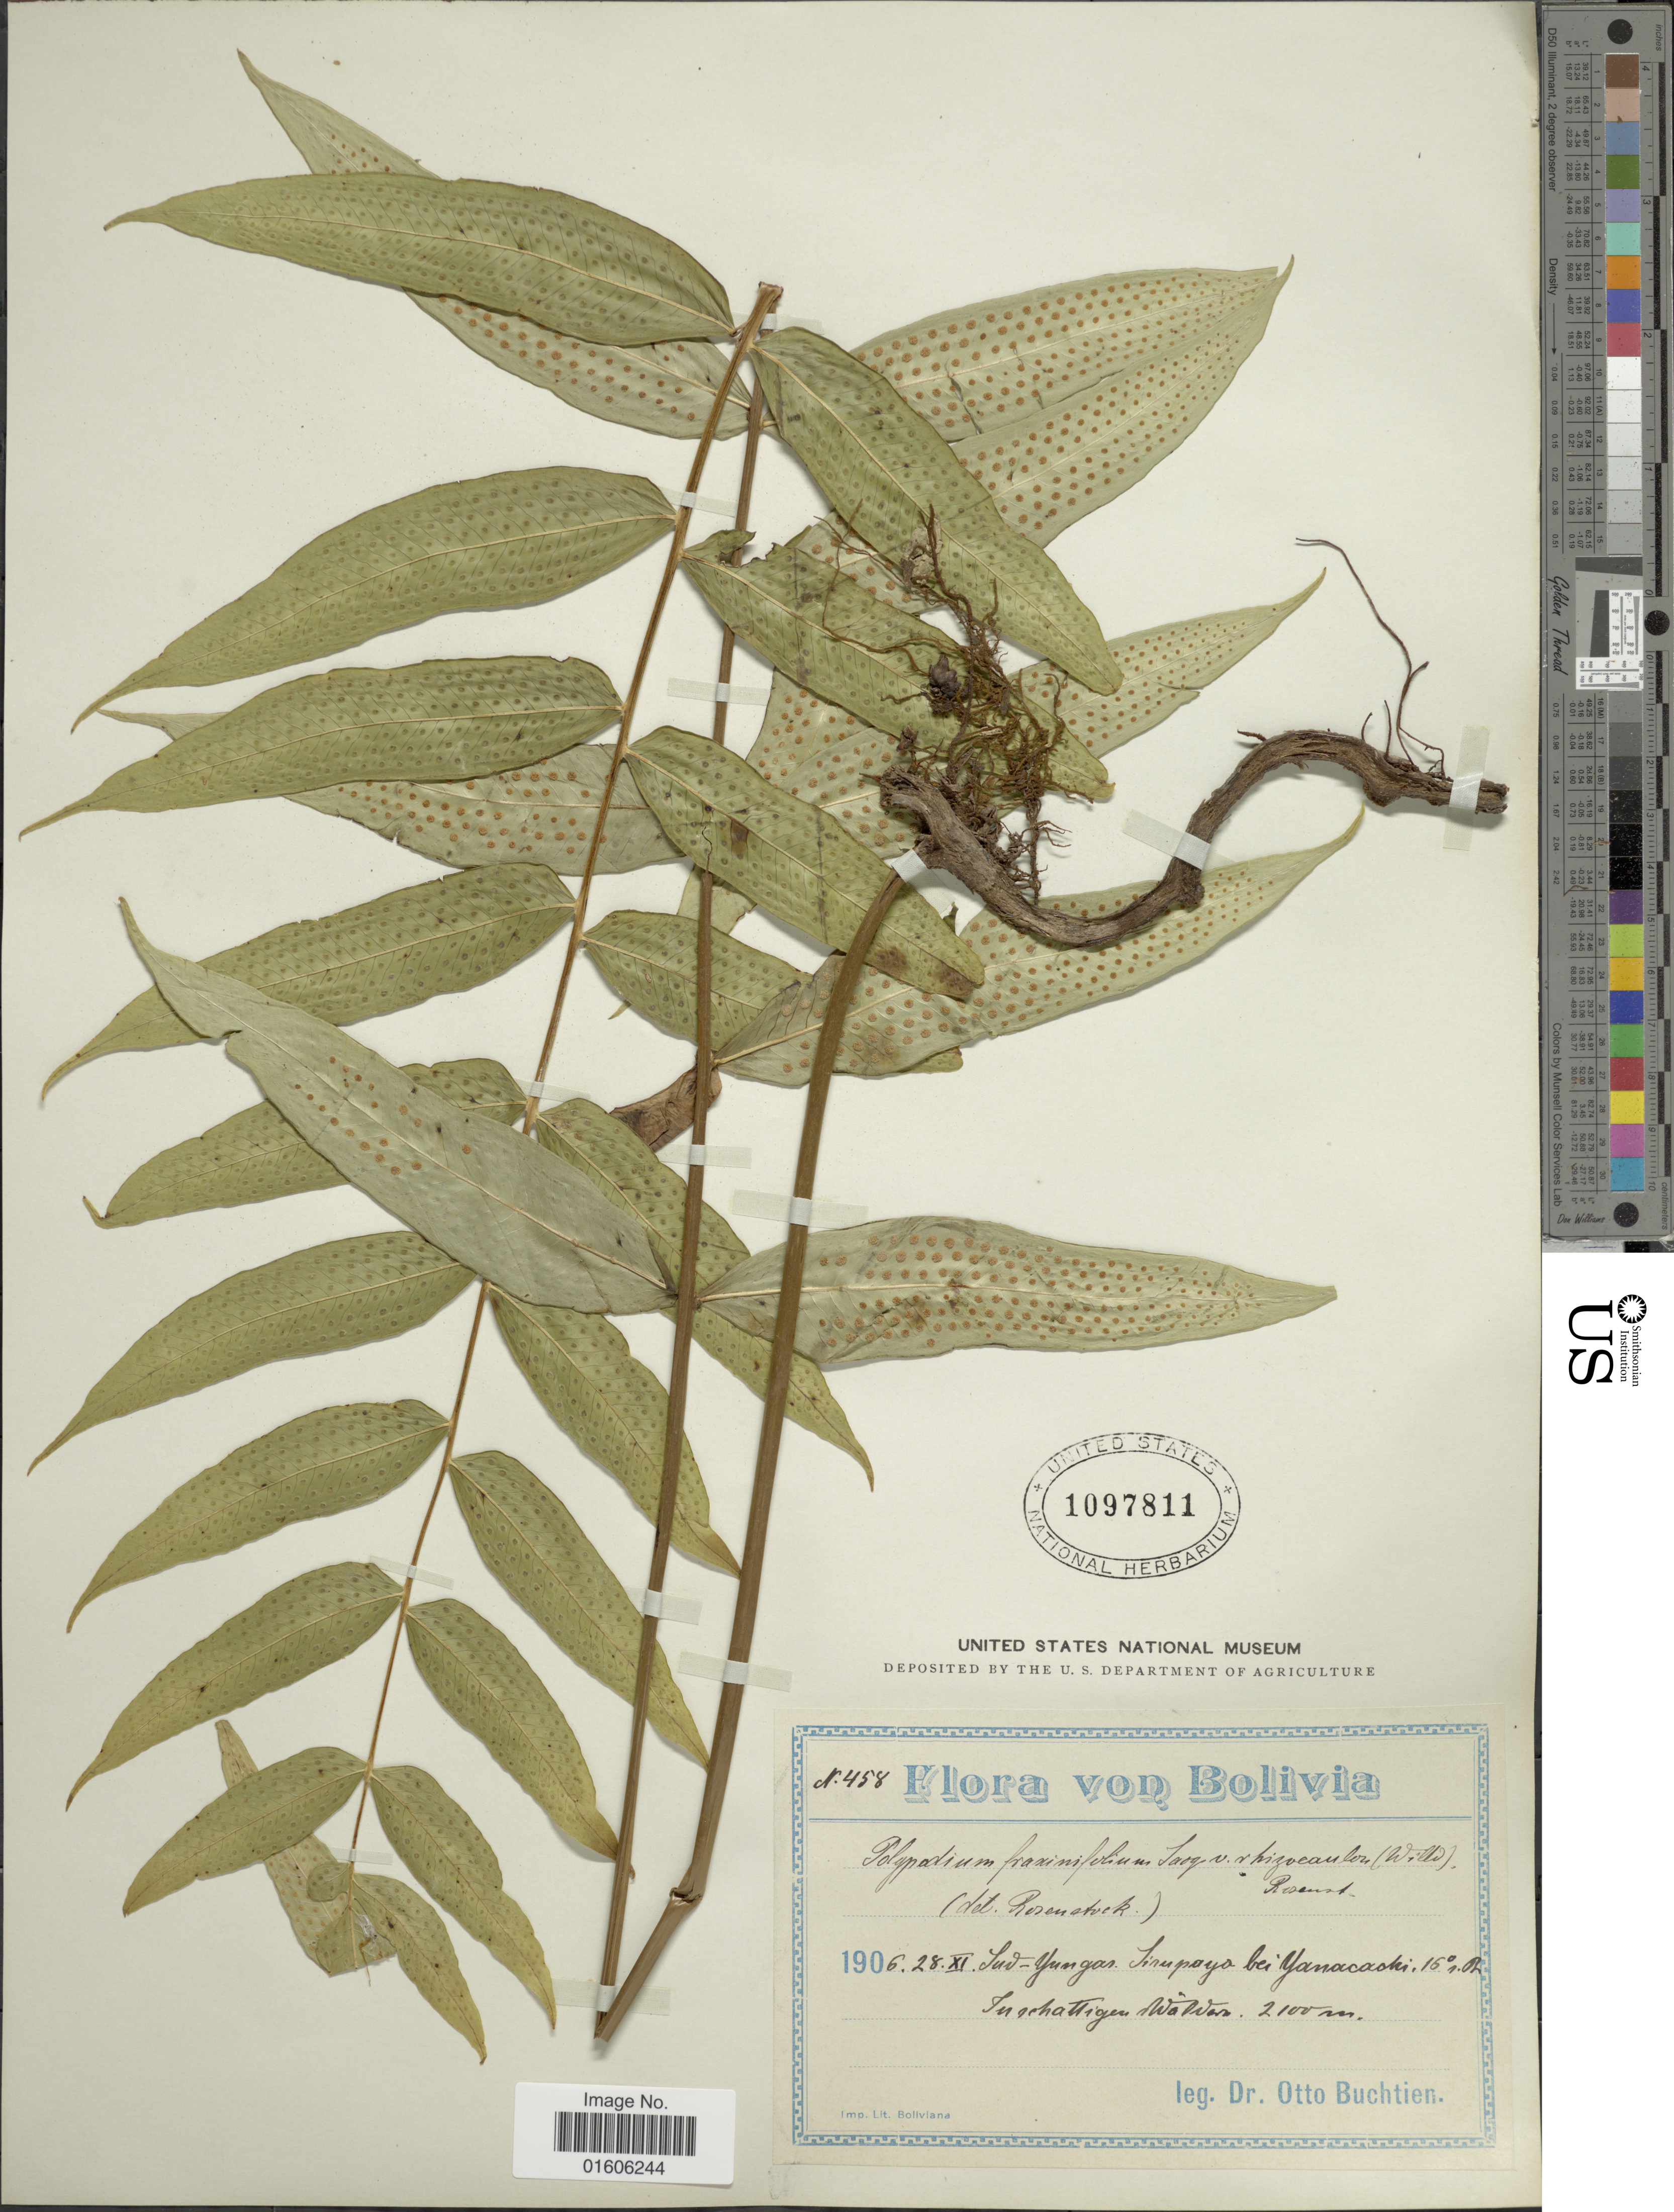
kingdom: Plantae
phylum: Tracheophyta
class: Polypodiopsida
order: Polypodiales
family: Polypodiaceae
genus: Serpocaulon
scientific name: Serpocaulon fraxinifolium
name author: (Jacq.) A.R. Sm.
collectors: O. Buchtien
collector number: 458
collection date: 1906-11-28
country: Bolivia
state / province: La Paz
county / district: Sud Yungas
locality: Sirupayo bei Yanacachi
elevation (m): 2100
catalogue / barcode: US 1097811